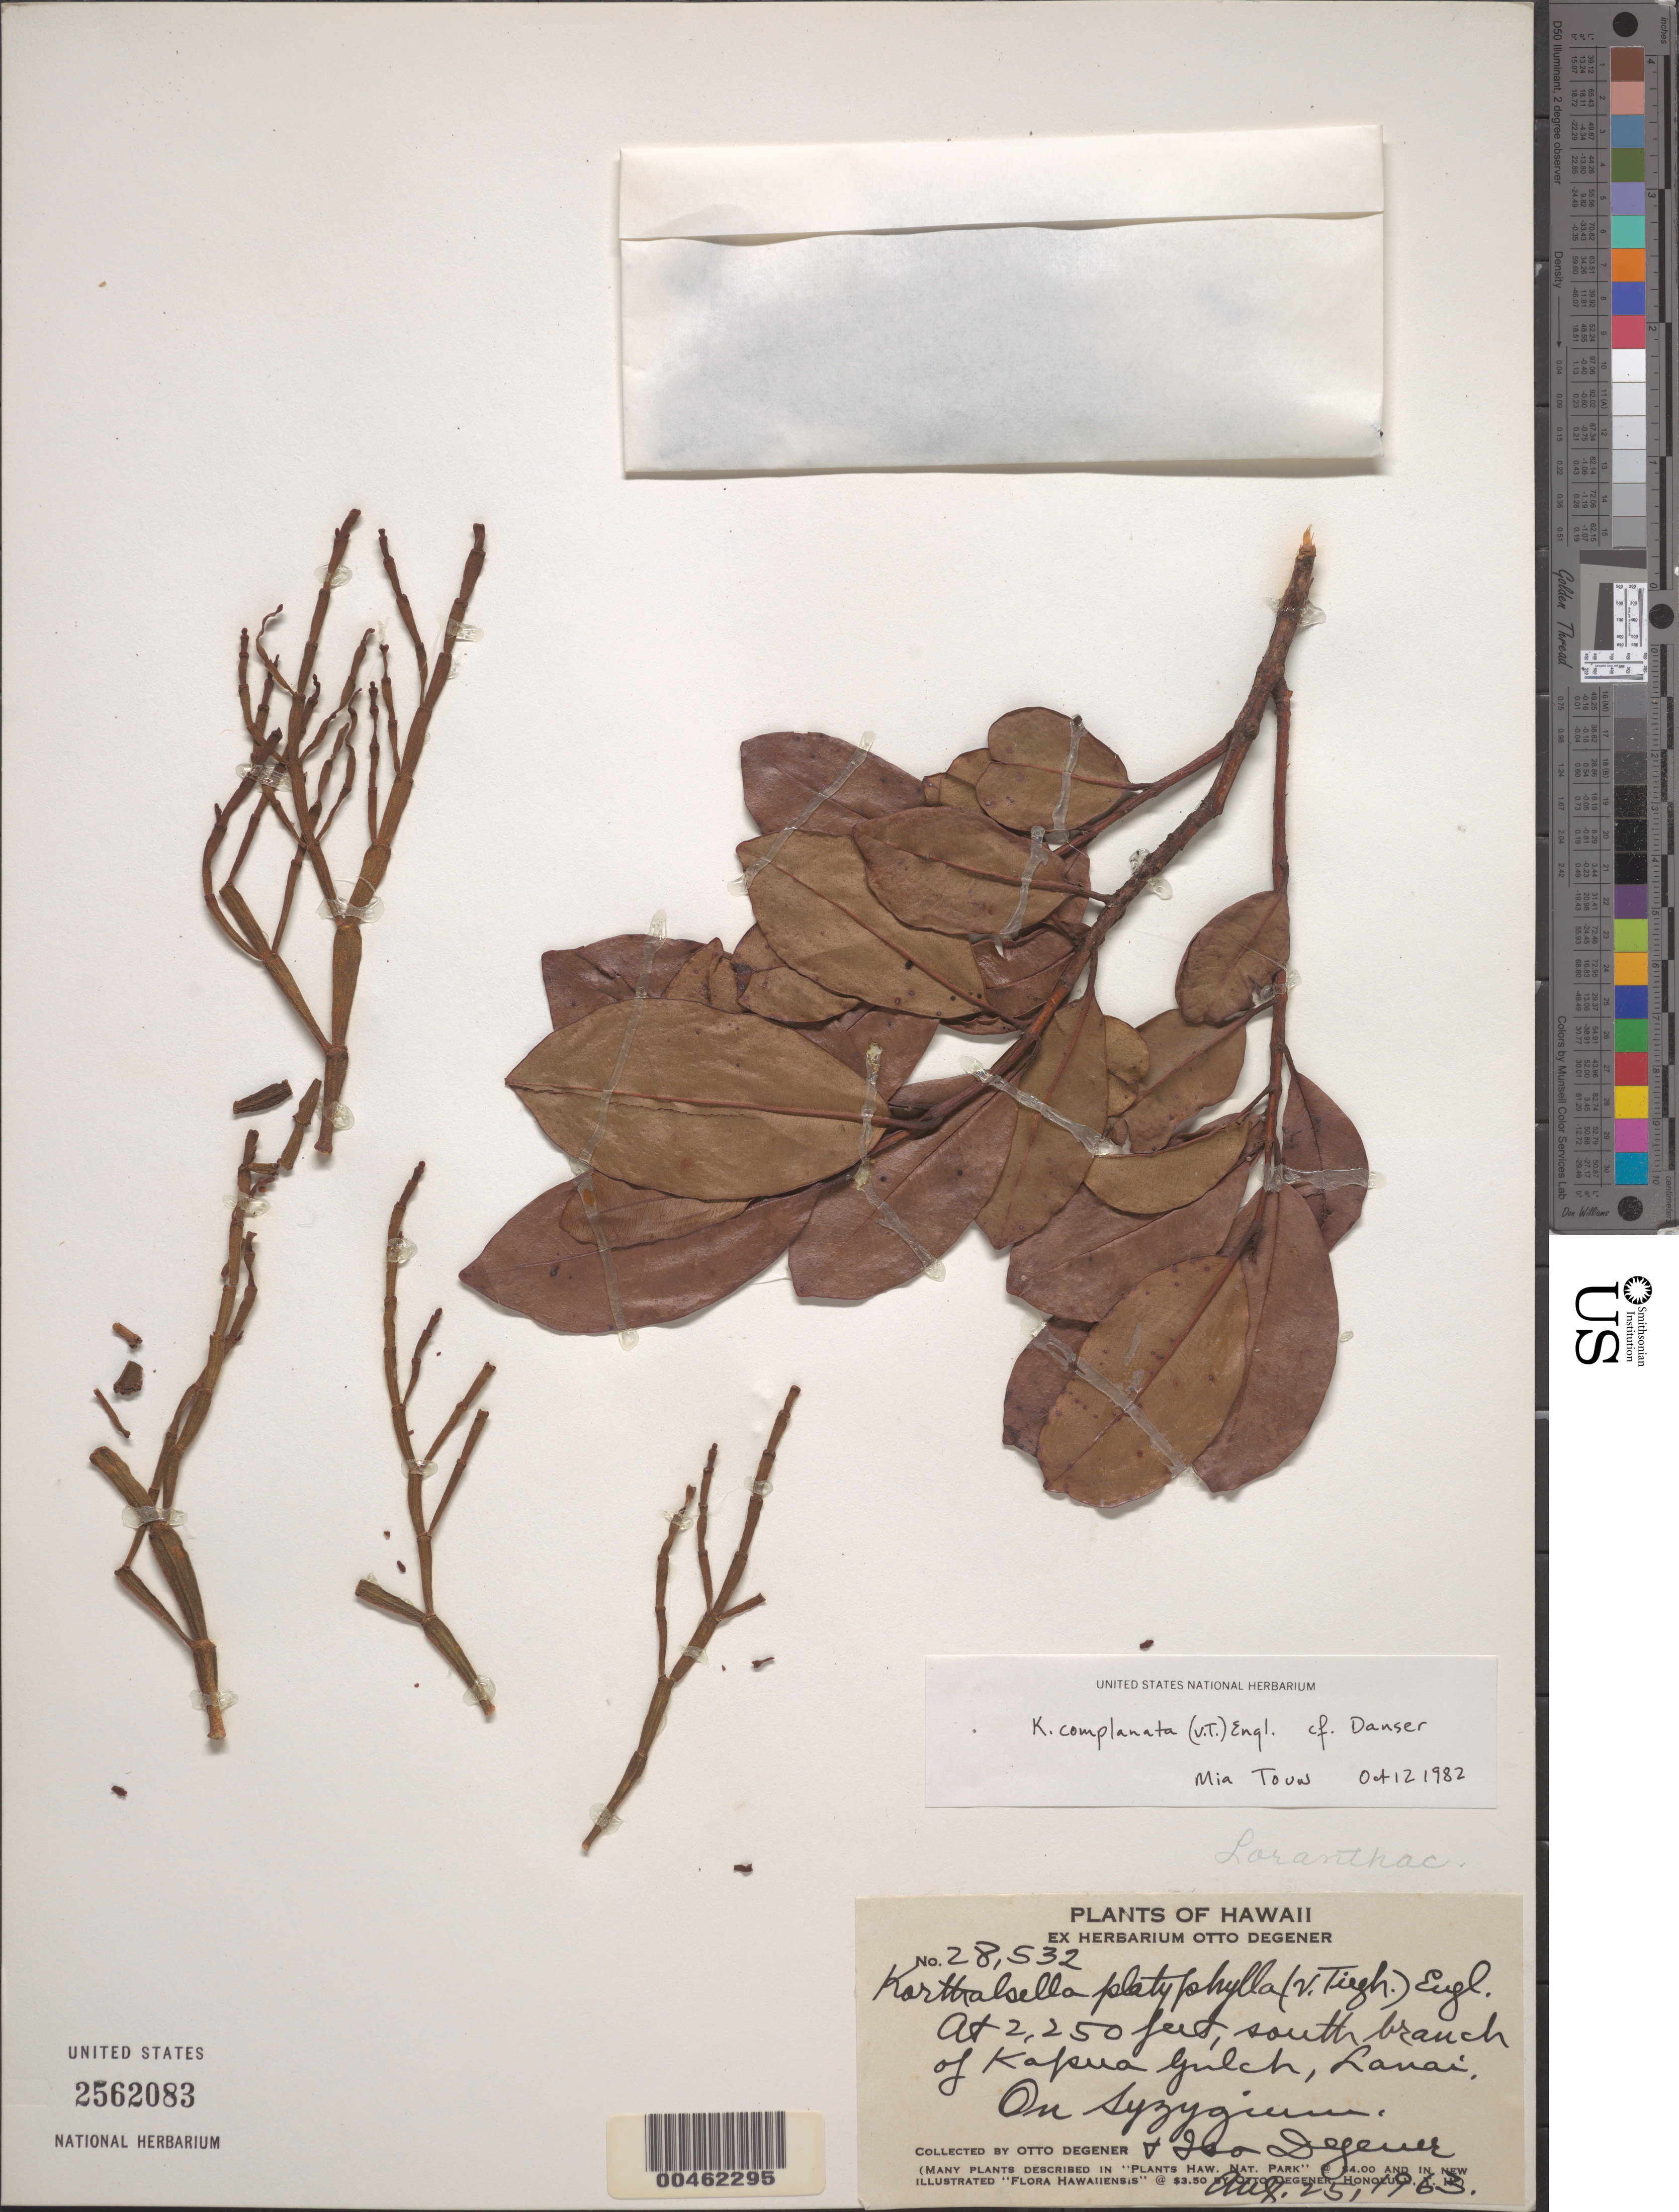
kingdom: Plantae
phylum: Tracheophyta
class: Magnoliopsida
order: Santalales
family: Viscaceae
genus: Korthalsella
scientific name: Korthalsella complanata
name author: (Tiegh.) Engl.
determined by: Toun, M.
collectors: O. Degener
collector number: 28532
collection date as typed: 25 Aug 1963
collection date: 1963-08-25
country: United States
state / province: Hawaii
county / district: Maui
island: Lana'i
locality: S branch of Kapua Gulch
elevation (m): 686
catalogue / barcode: US 2562083